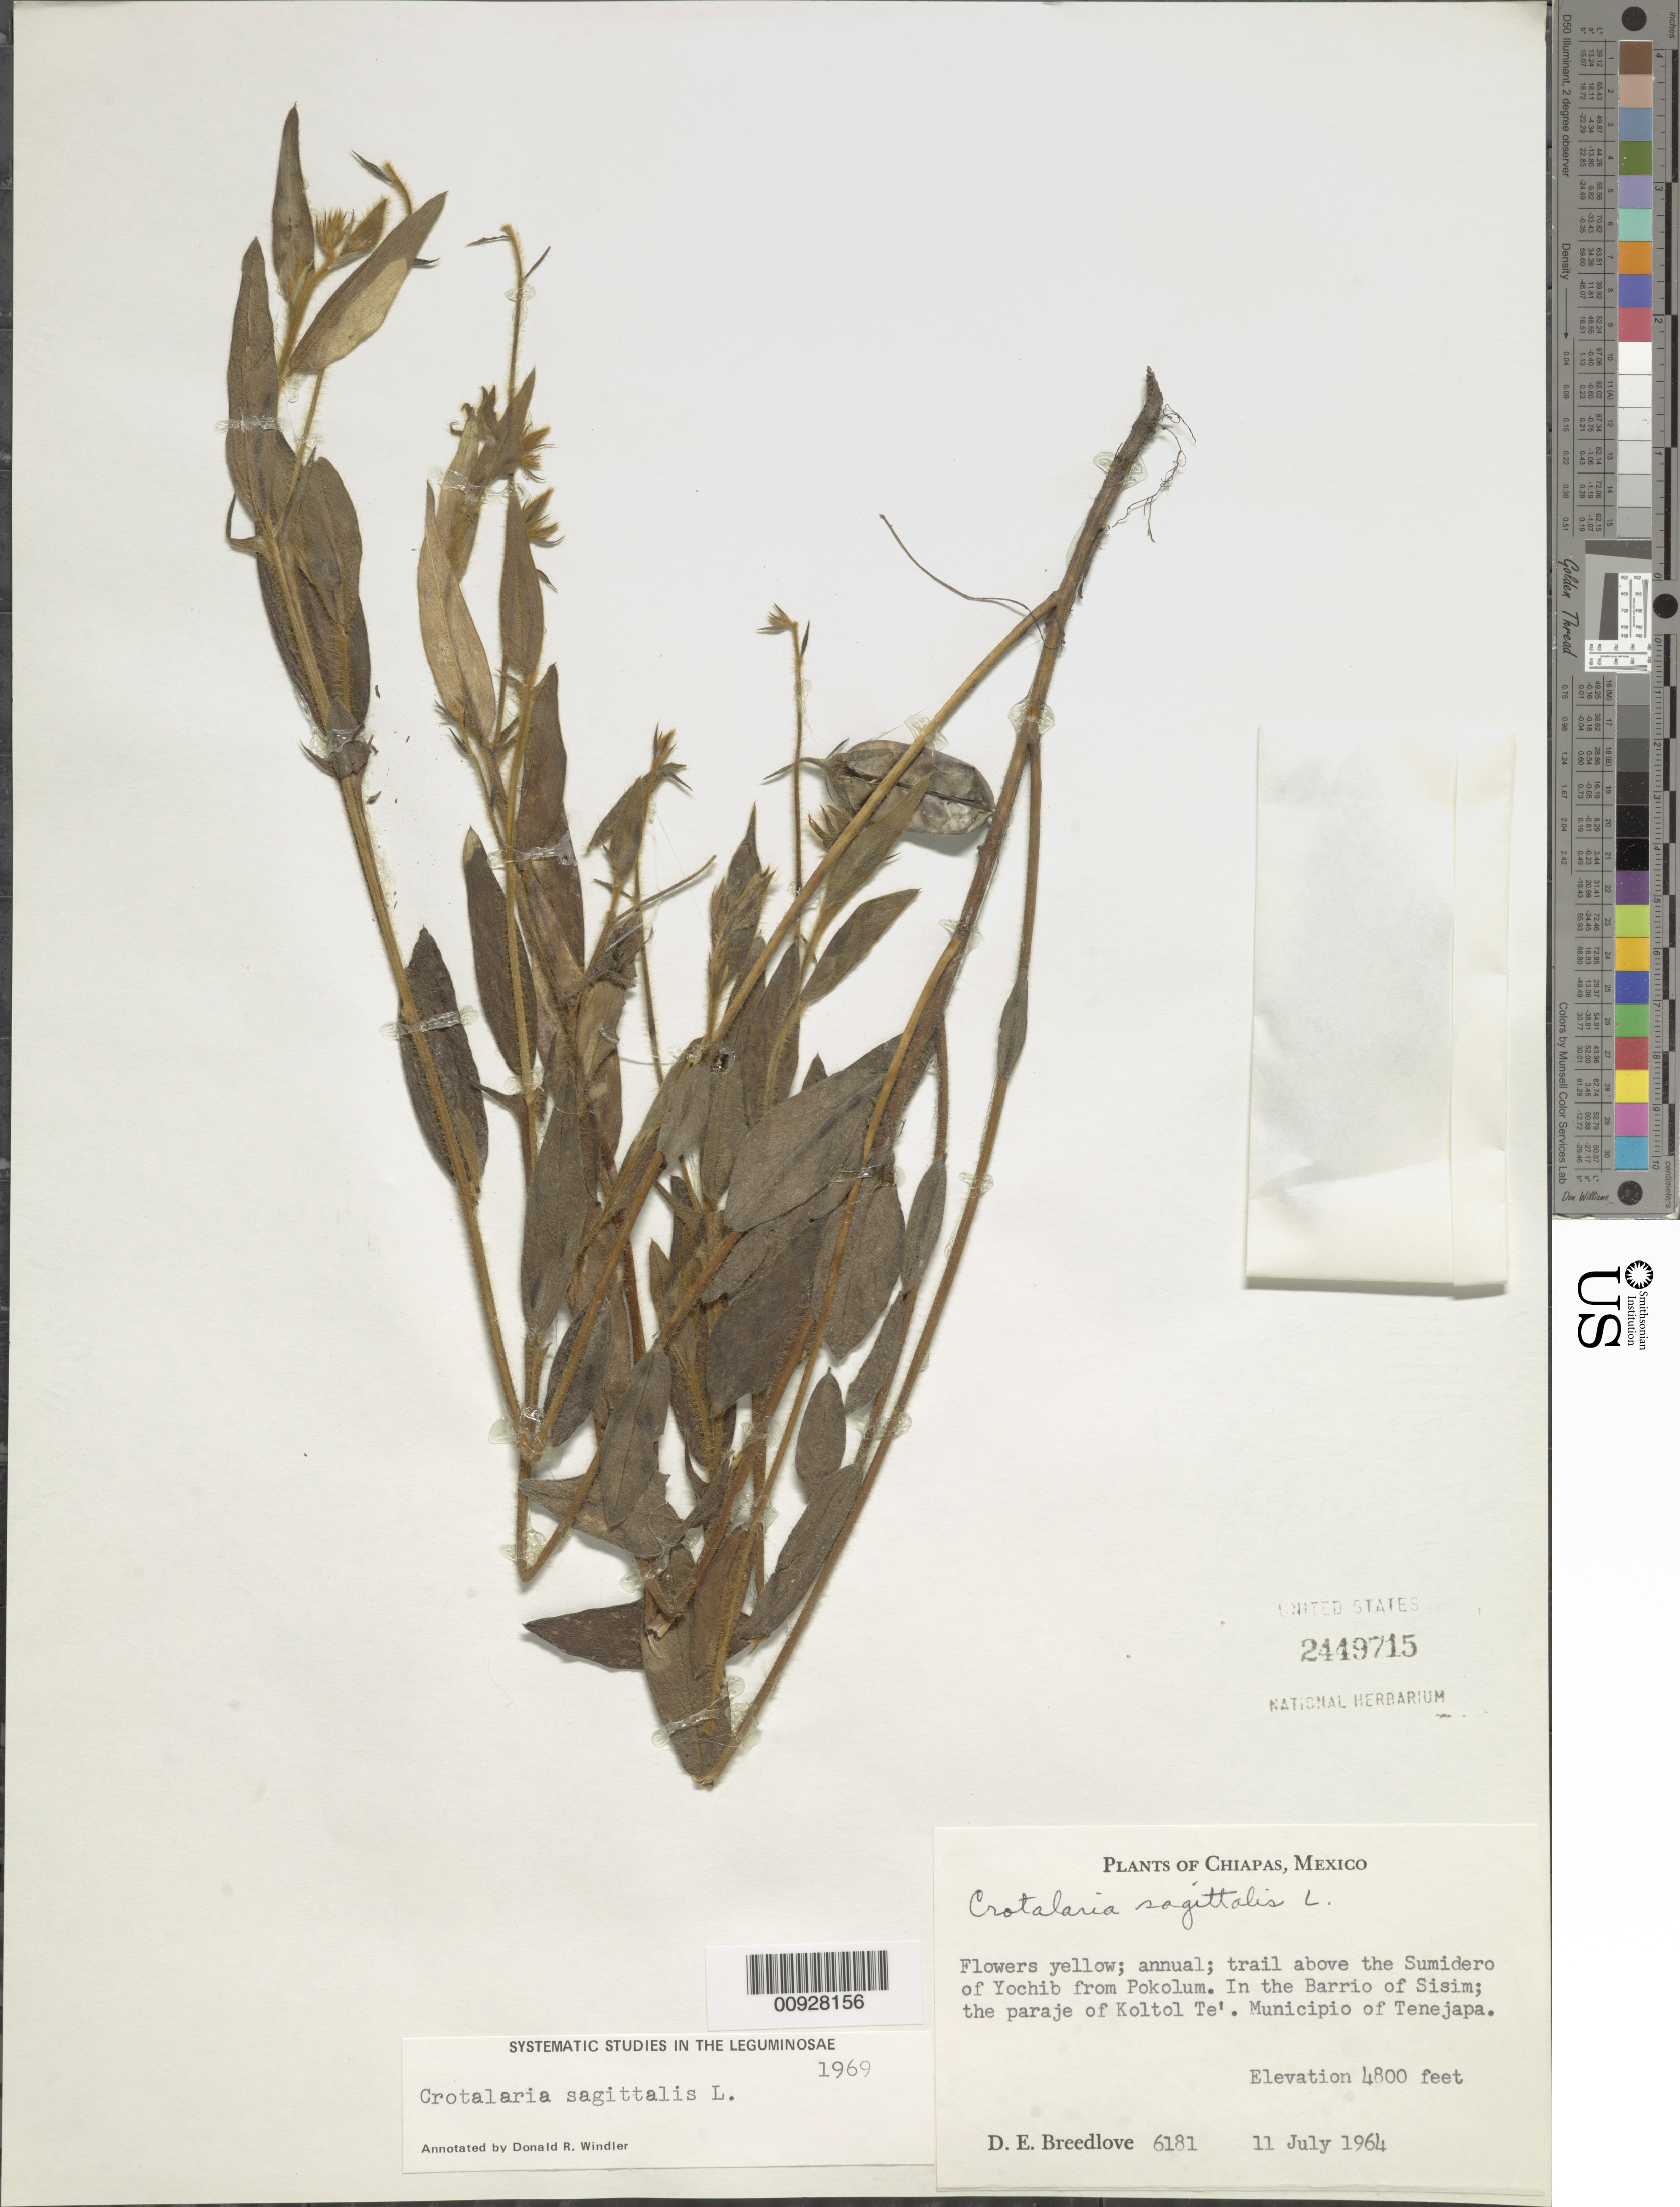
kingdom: Plantae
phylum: Tracheophyta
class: Magnoliopsida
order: Fabales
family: Fabaceae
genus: Crotalaria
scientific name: Crotalaria sagittalis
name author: L.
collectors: D. E. Breedlove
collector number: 6181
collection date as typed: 11 Jul 1964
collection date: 1964-07-11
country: Mexico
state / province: Chiapas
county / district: Tenejapa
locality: Trail above the Sumidero of Yochib from Pokolum. In the Barrio of Sisim; the paraje of Koltol Te'. Municipio of Tenejapa, Chiapas.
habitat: Trail.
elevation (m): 1463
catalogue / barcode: US 2449715